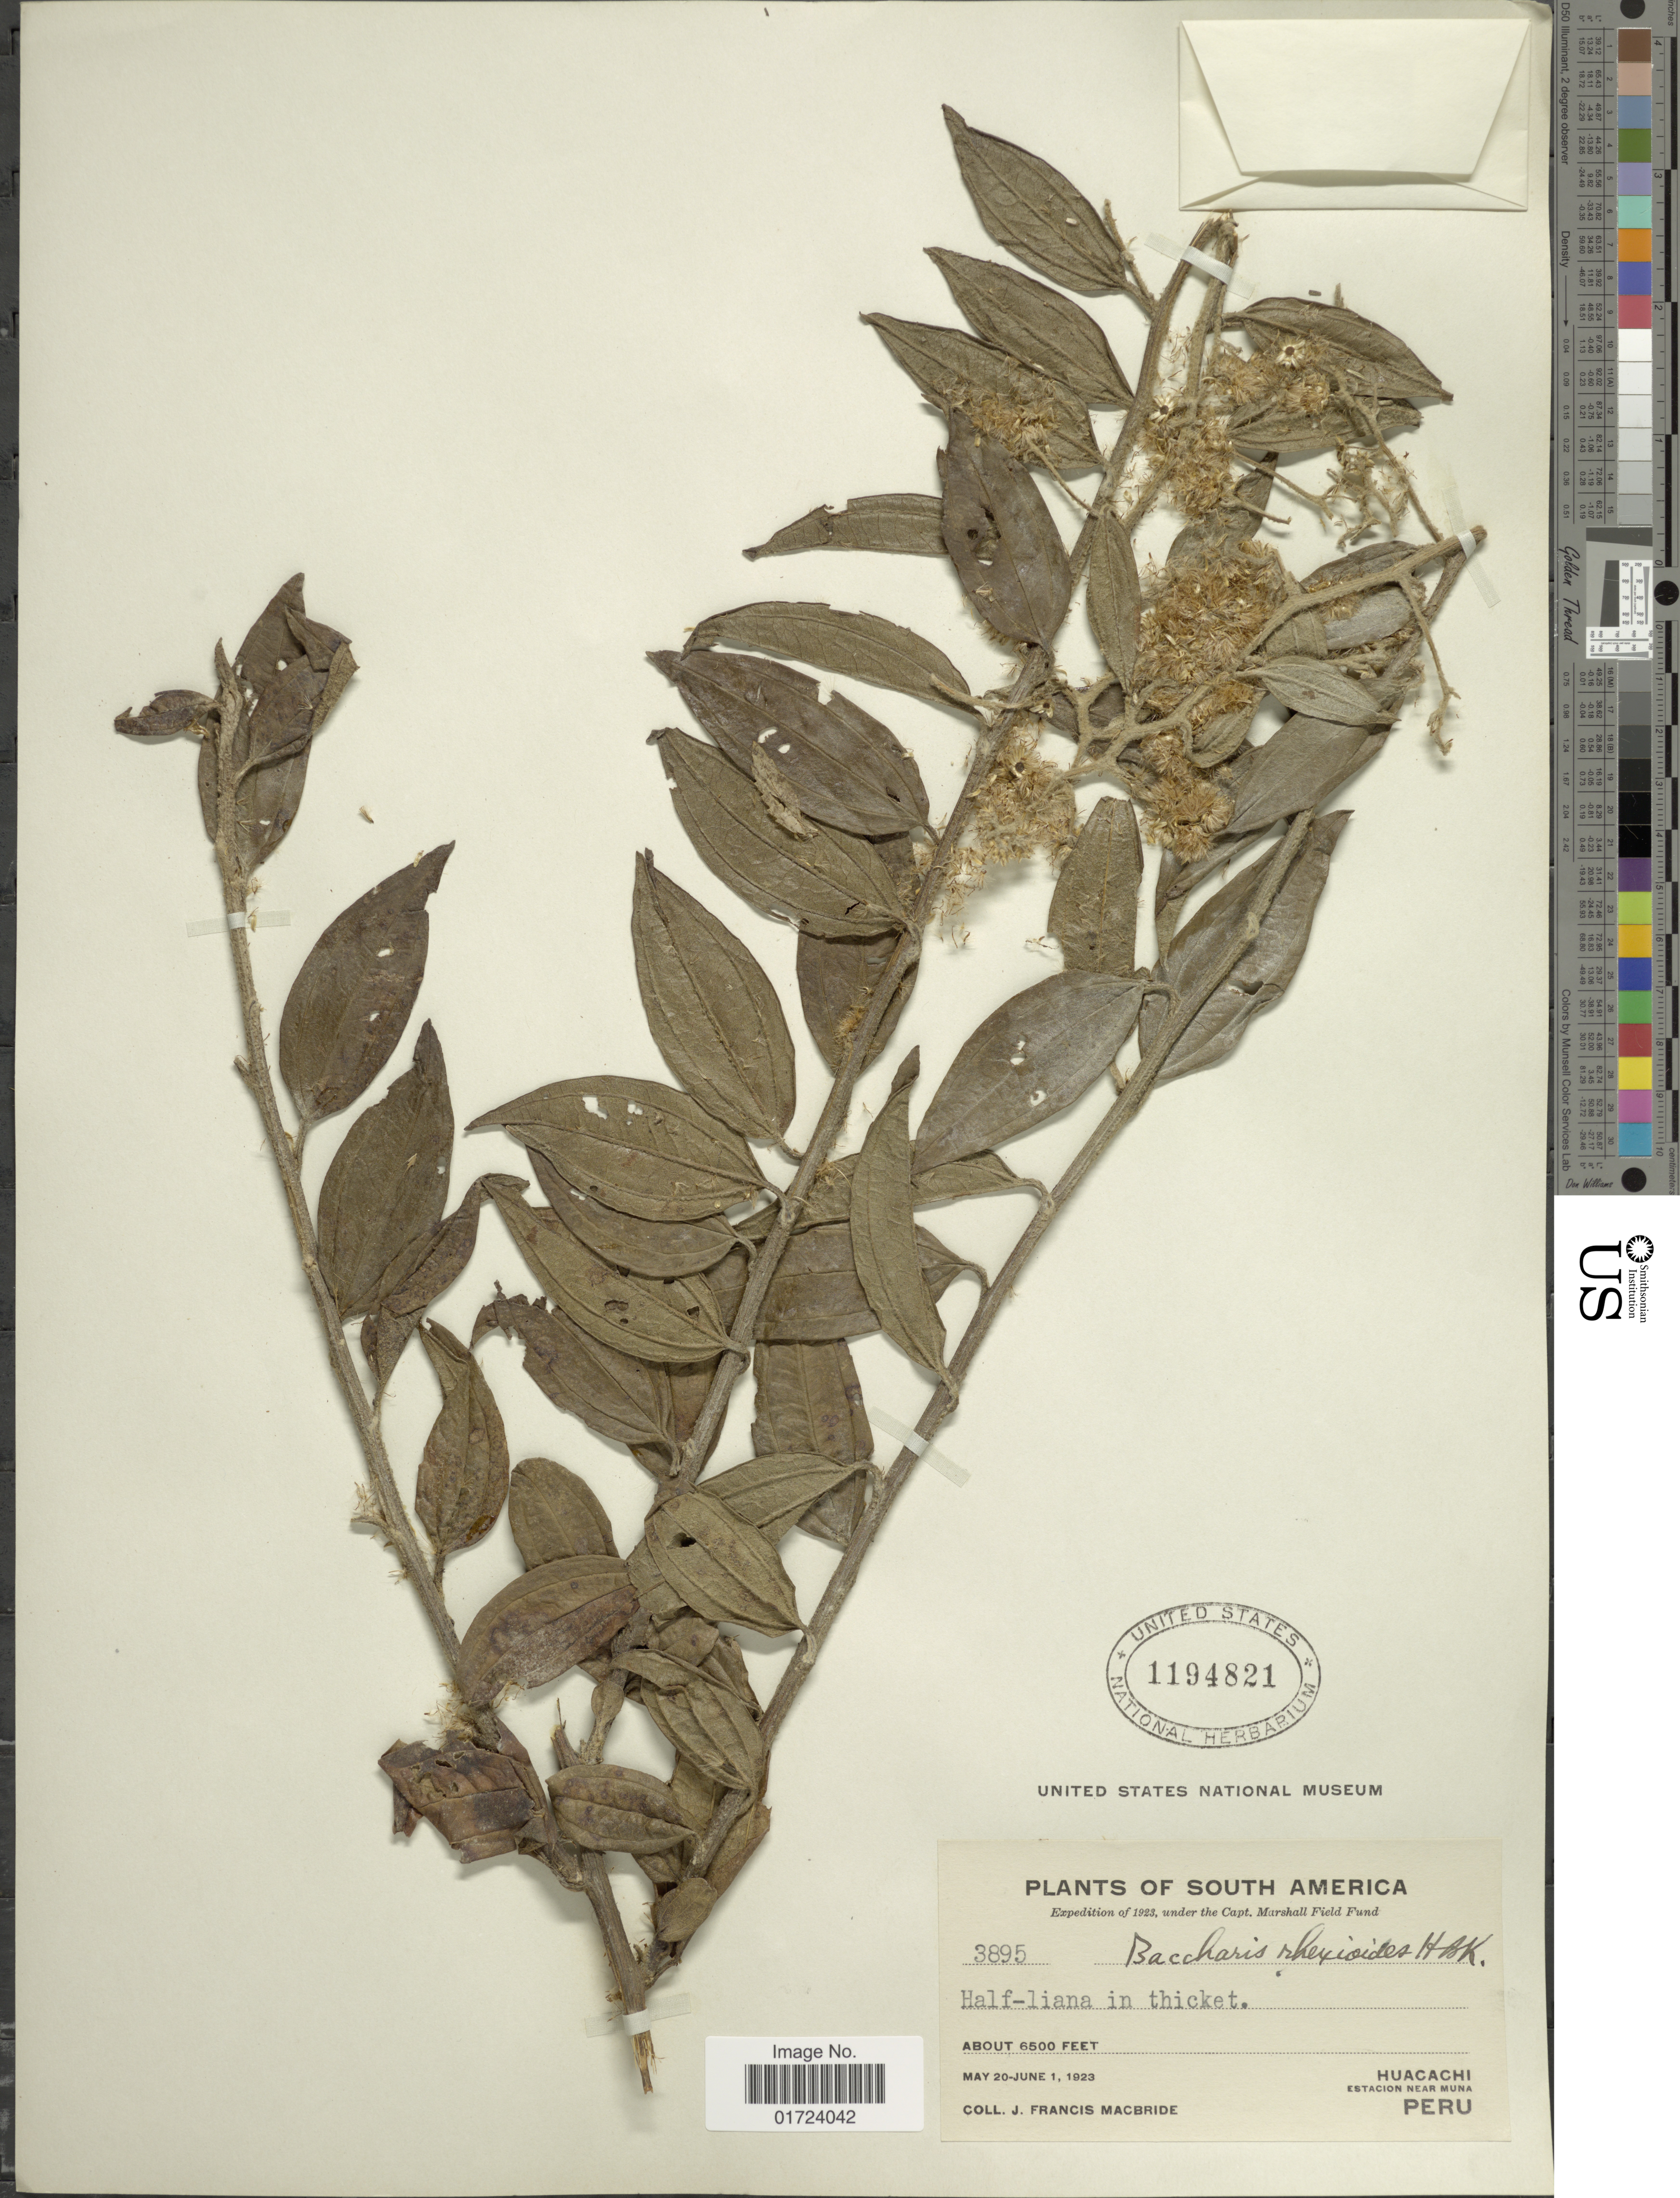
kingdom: Plantae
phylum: Tracheophyta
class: Magnoliopsida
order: Asterales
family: Asteraceae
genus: Baccharis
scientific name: Baccharis trinervis var. rhexioides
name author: (Kunth) Baker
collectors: J. F. Macbride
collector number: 3895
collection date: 1923-05-20/1923-06-01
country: Peru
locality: Huacachi, Estacion near Muna.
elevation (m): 1981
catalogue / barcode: US 1194821